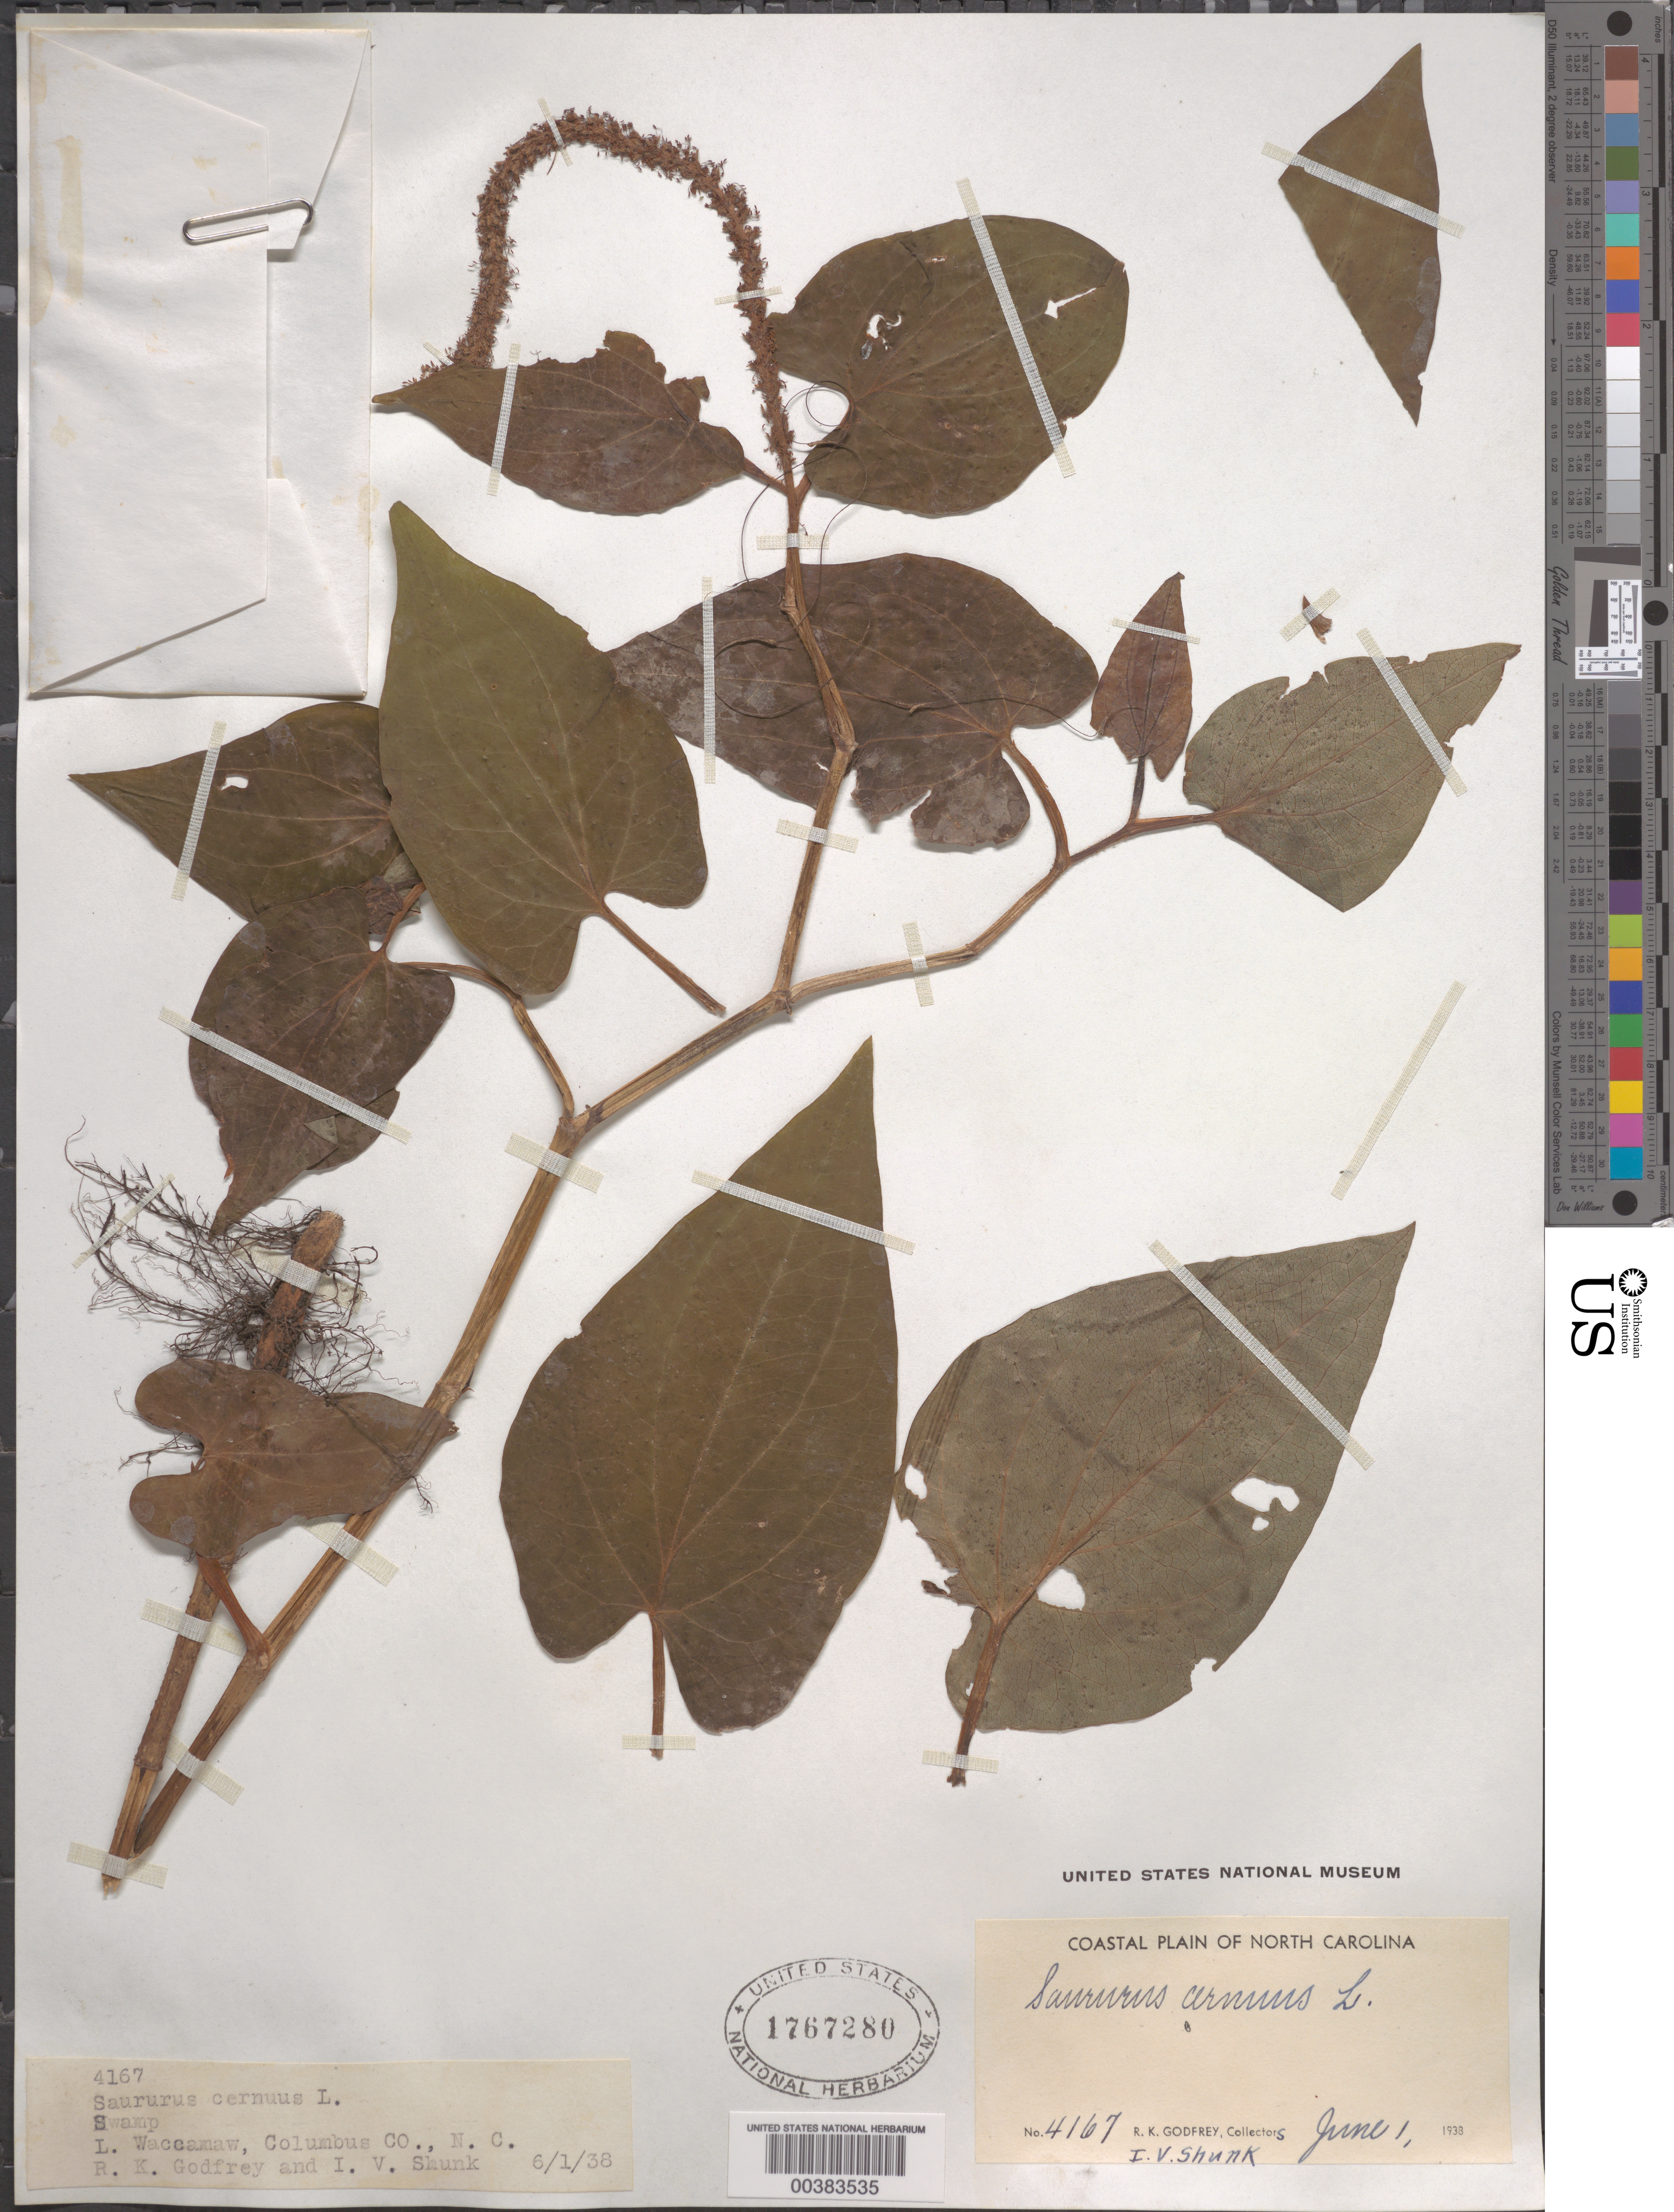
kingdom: Plantae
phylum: Tracheophyta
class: Magnoliopsida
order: Piperales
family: Saururaceae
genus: Saururus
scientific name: Saururus cernuus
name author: L.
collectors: R. K. Godfrey & I. Schunk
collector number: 4167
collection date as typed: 01 Jun 1938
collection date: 1938-06-01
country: United States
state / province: North Carolina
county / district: Columbus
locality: L. waccamaw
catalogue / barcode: US 1767280